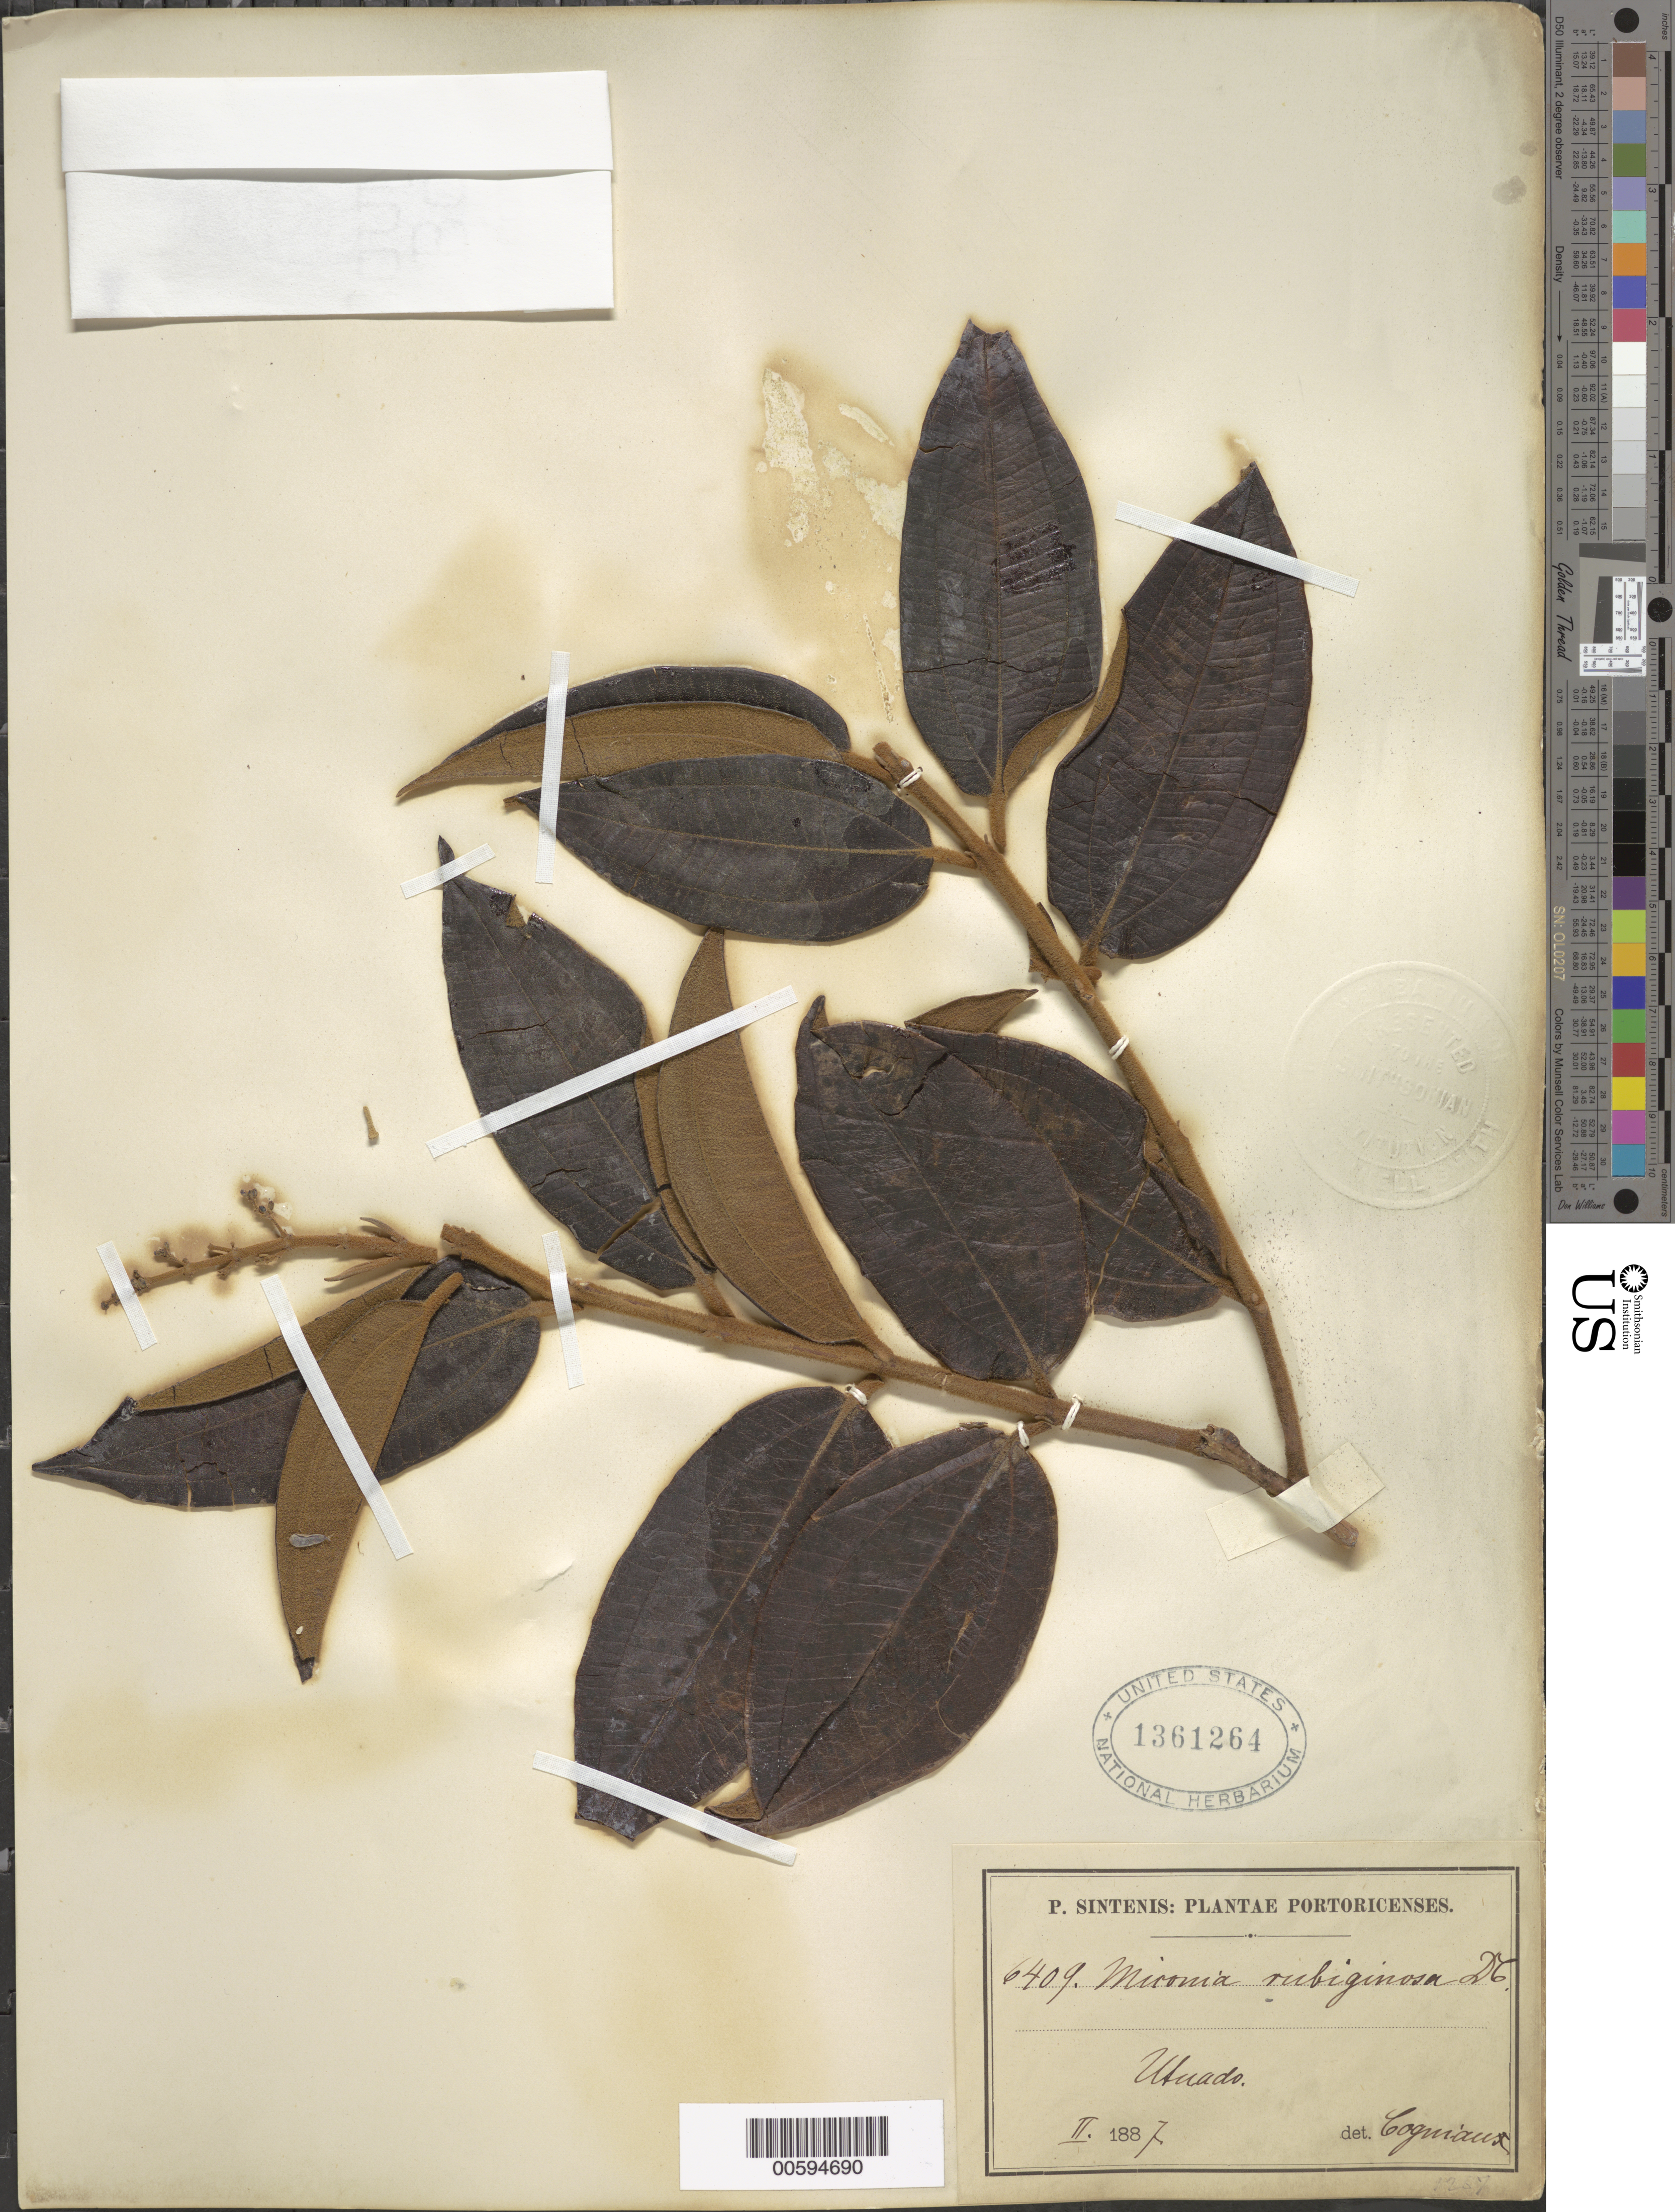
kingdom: Plantae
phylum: Tracheophyta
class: Magnoliopsida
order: Myrtales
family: Melastomataceae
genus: Miconia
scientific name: Miconia rubiginosa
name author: (Bonpl.) DC.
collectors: P. Sintenis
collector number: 6409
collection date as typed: Feb 1887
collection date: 1887-02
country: Puerto Rico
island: Greater Antilles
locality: Utuado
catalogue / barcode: US 1361264